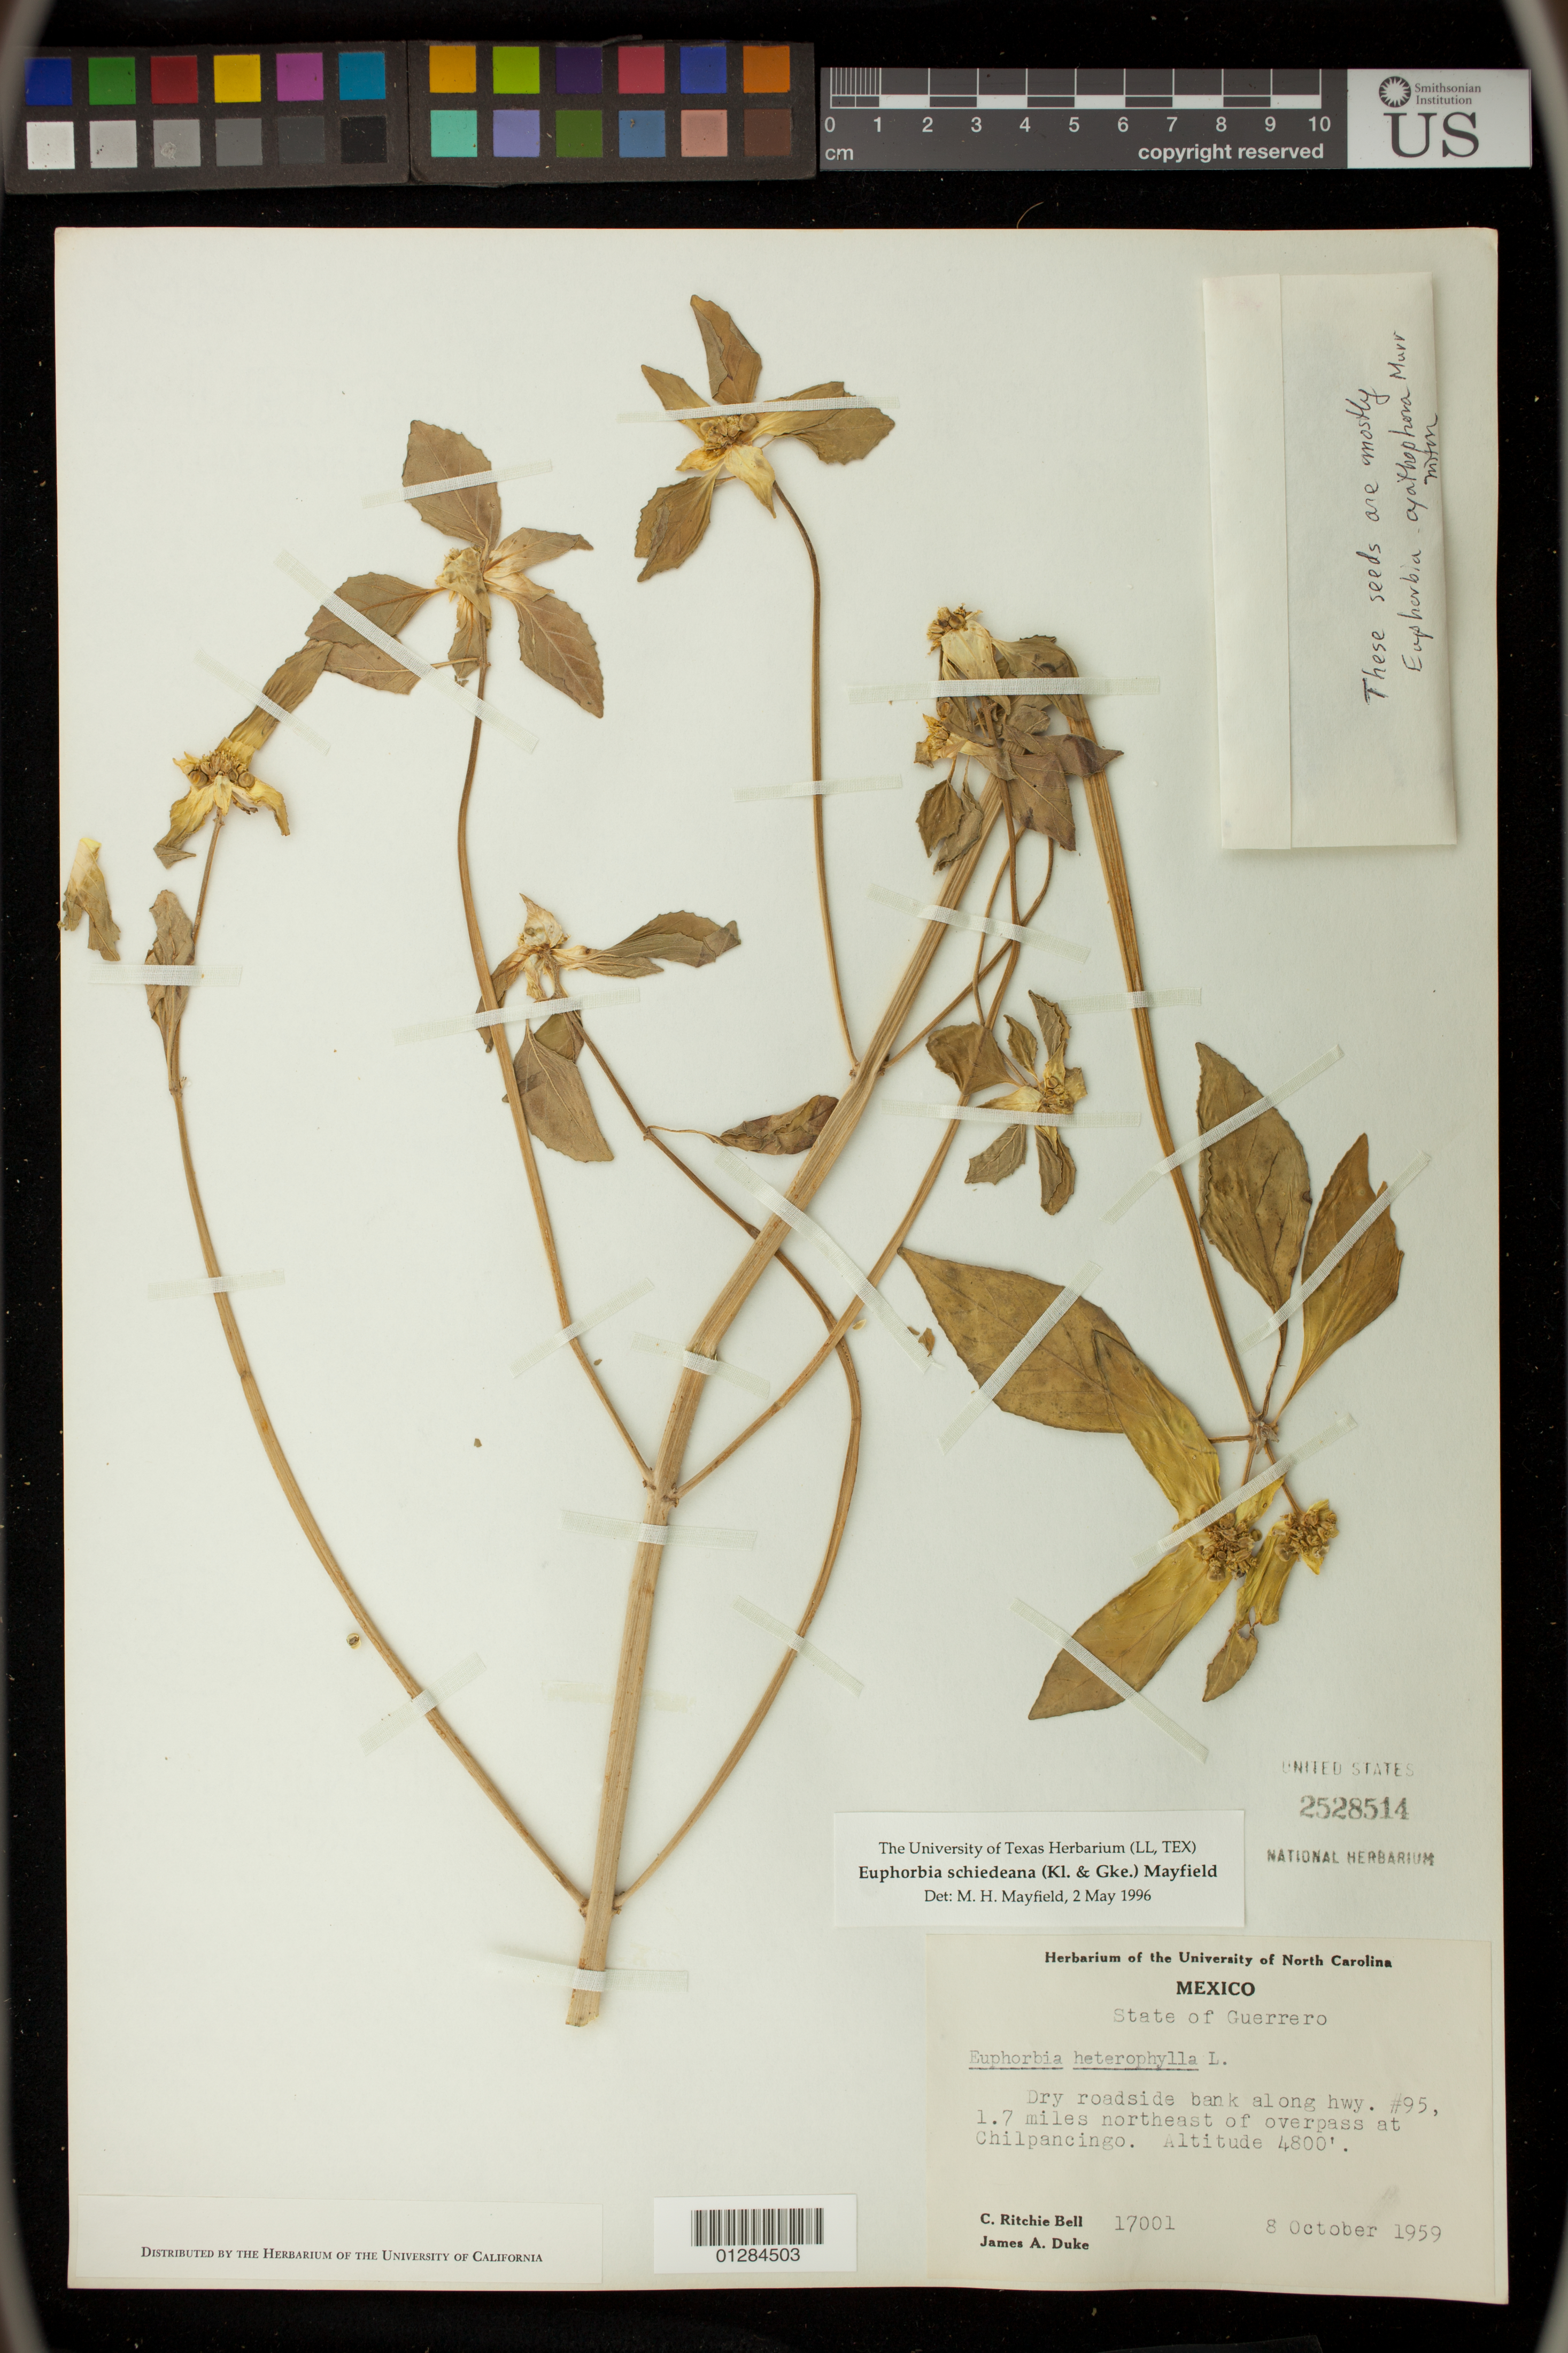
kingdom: Plantae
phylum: Tracheophyta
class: Magnoliopsida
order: Malpighiales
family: Euphorbiaceae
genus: Euphorbia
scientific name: Euphorbia schiedeana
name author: (Klotzsch & Garcke) Mayfield ex C. Nelson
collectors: C. R. Bell & J. A. Duke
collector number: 17001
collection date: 1959-10-08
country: Mexico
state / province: Guerrero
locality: Dry roadside bank along hwy. #95, 1.7 miles northeast of overpass at Chilpancingo.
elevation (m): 1463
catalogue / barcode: US 2528514